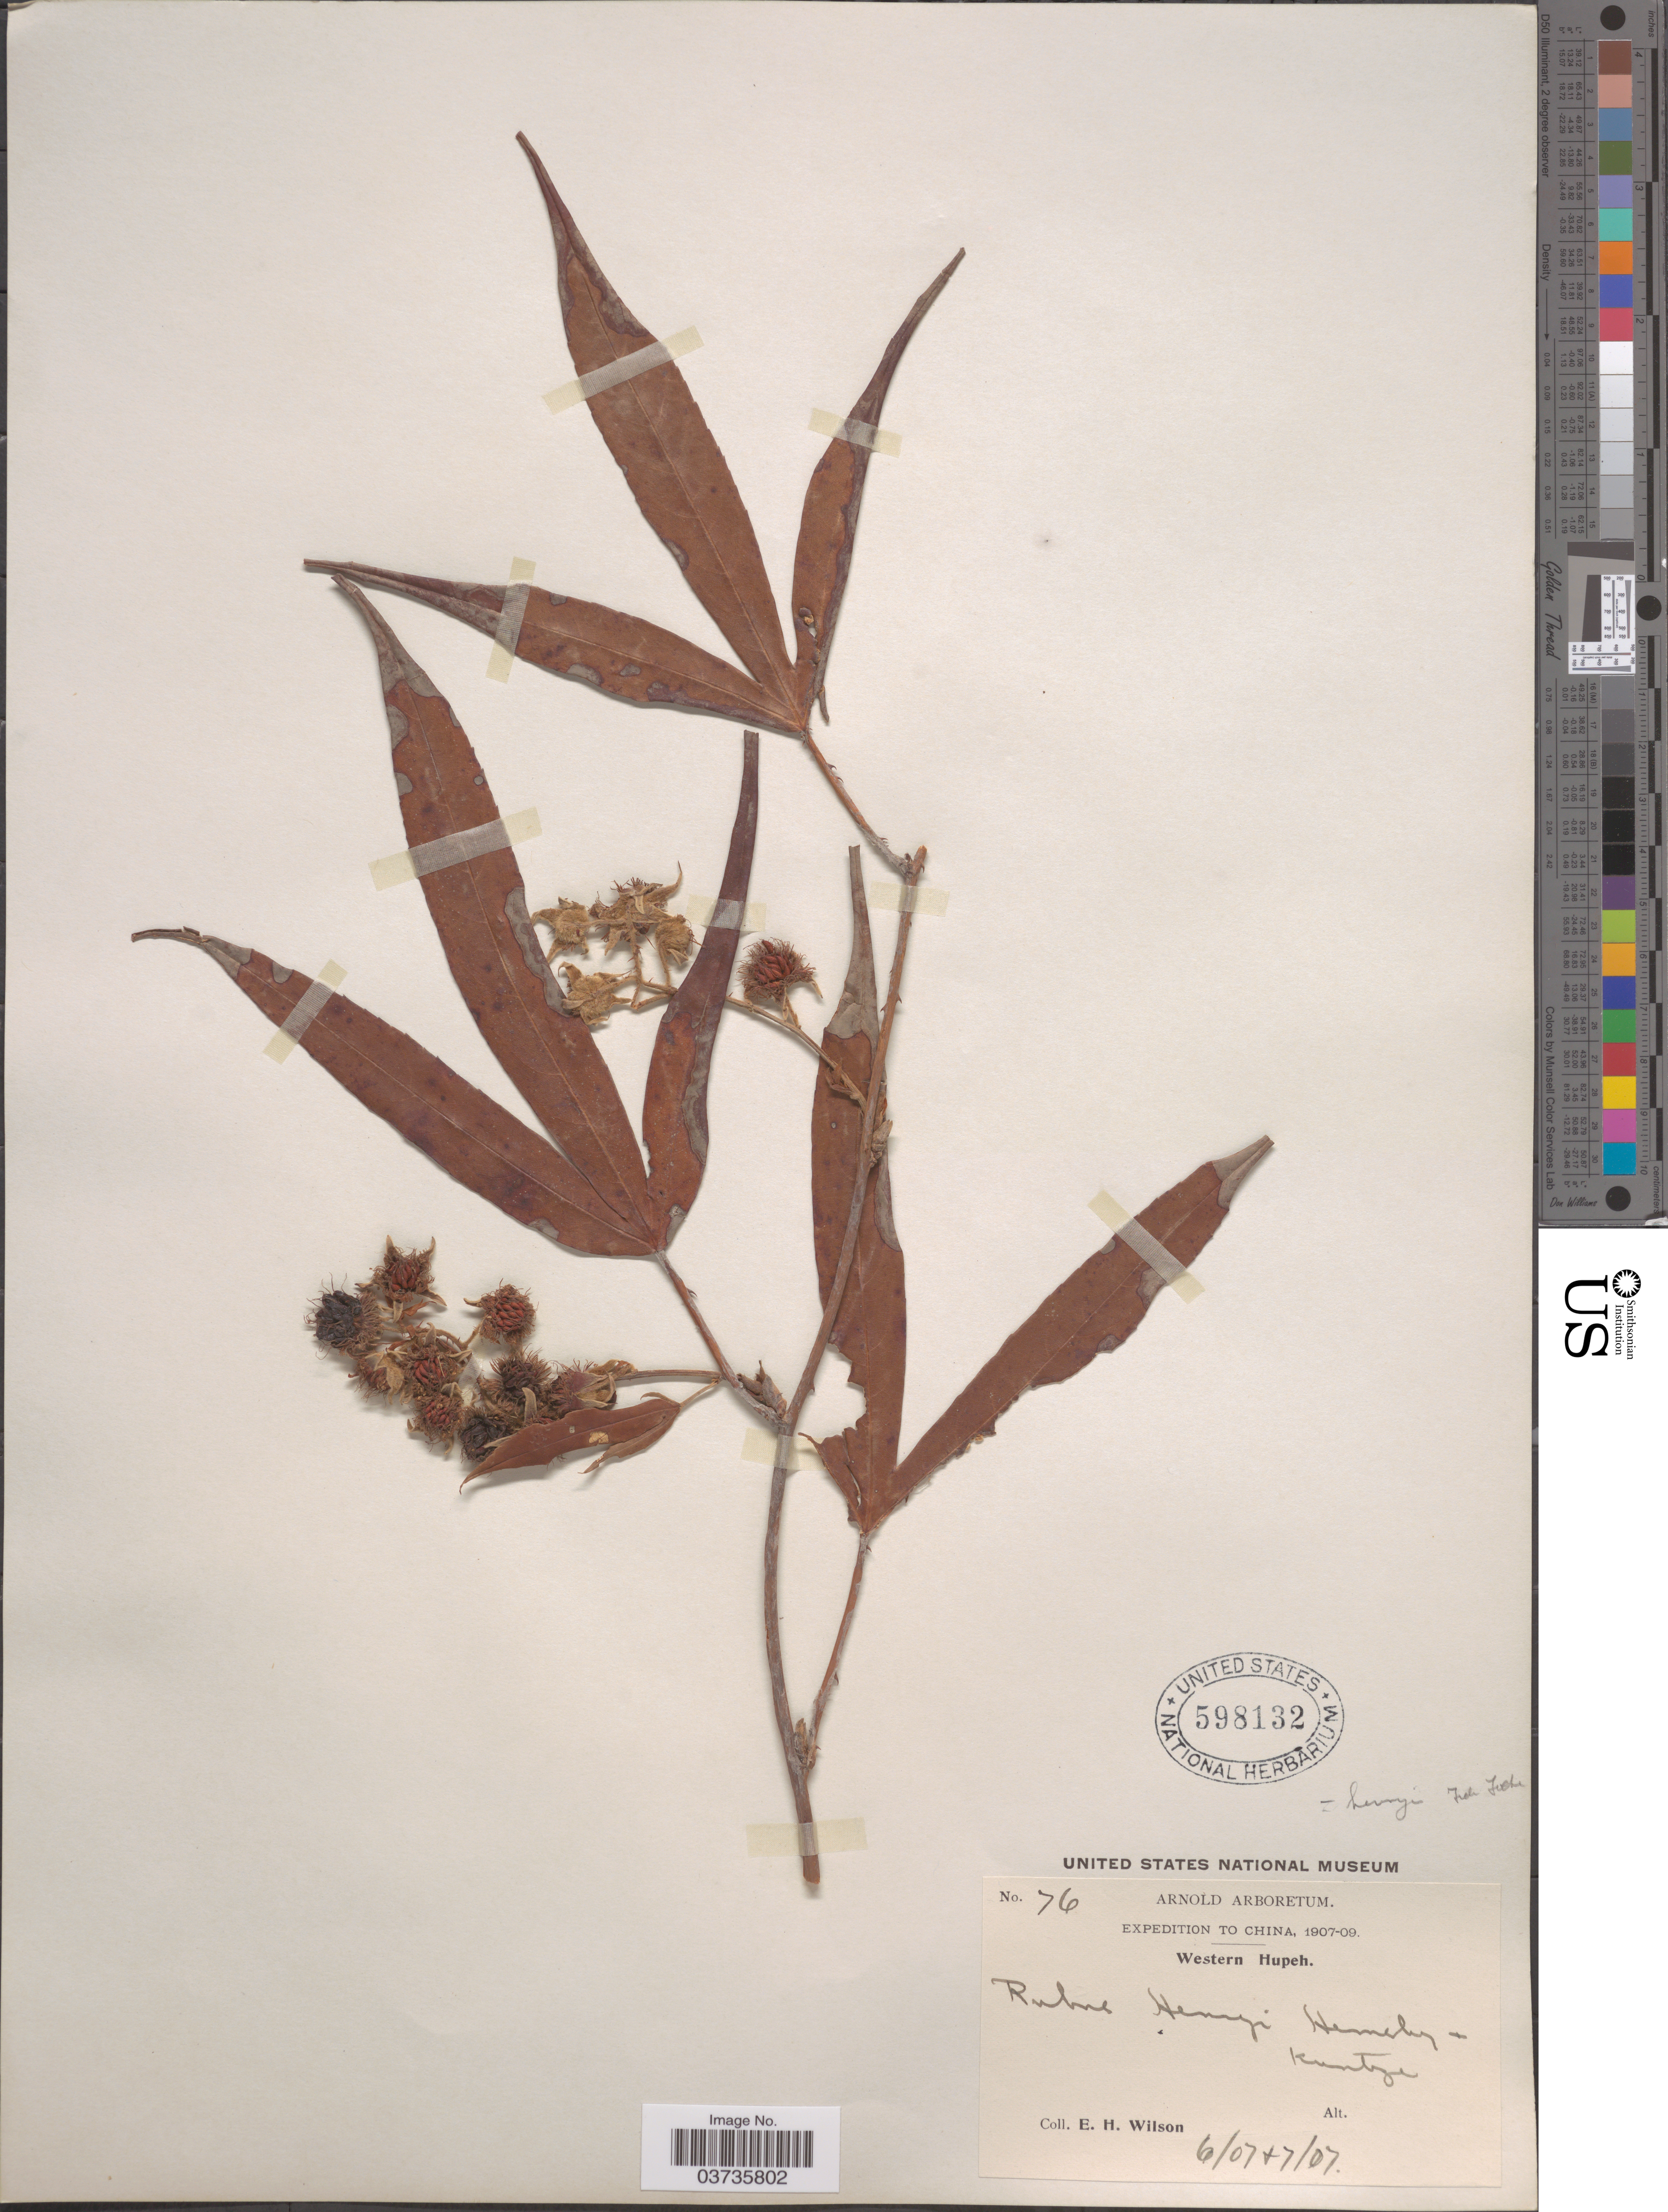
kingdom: Plantae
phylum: Tracheophyta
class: Magnoliopsida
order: Rosales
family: Rosaceae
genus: Rubus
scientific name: Rubus henryi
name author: Hemsl. & Kuntze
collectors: E. Wilson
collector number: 76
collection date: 1907-06/1907-07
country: China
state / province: Hubei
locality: Western Hupeh.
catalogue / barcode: US 598132